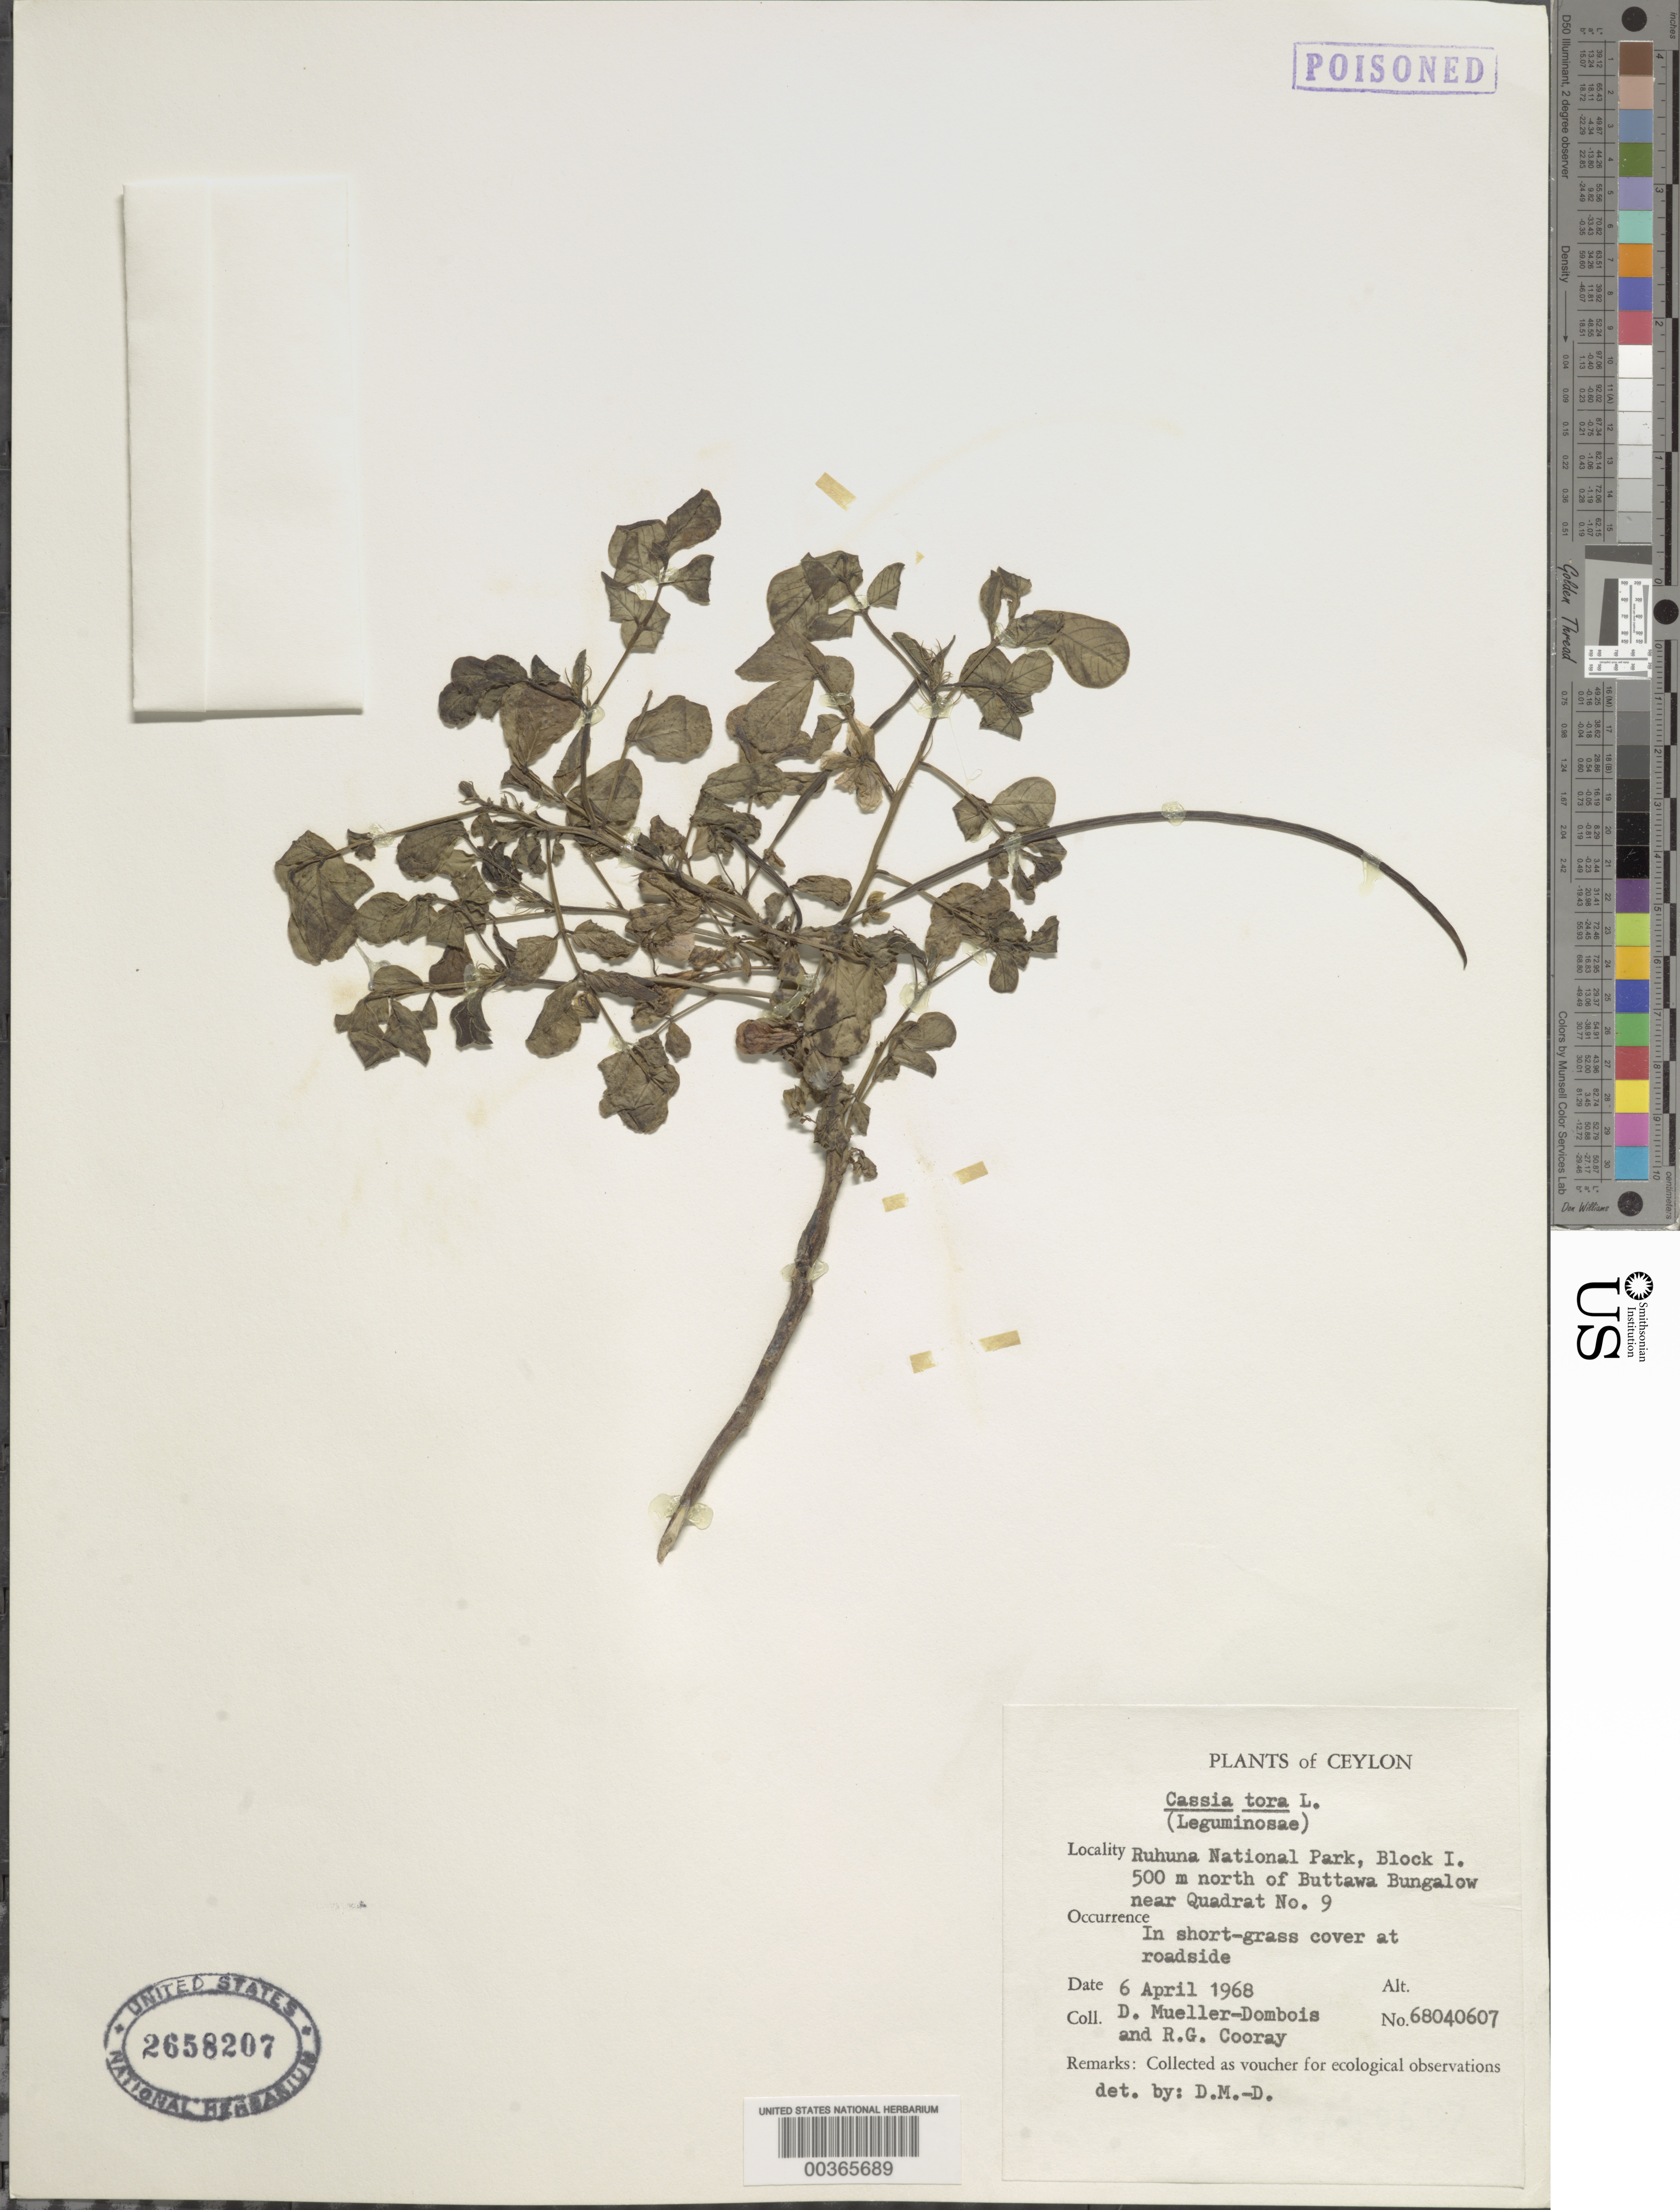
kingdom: Plantae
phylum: Tracheophyta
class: Magnoliopsida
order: Fabales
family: Fabaceae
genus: Senna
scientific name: Senna obtusifolia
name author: (L.) H.S. Irwin & Barneby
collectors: D. Mueller-Dombois & R. Cooray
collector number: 68040607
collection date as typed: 06 Apr 1968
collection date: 1968-04-06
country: Sri Lanka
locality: Ruhuna national park, block i; 500m n of buttawa bungalow near quadrat no. 9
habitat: At roadside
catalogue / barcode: US 2658207